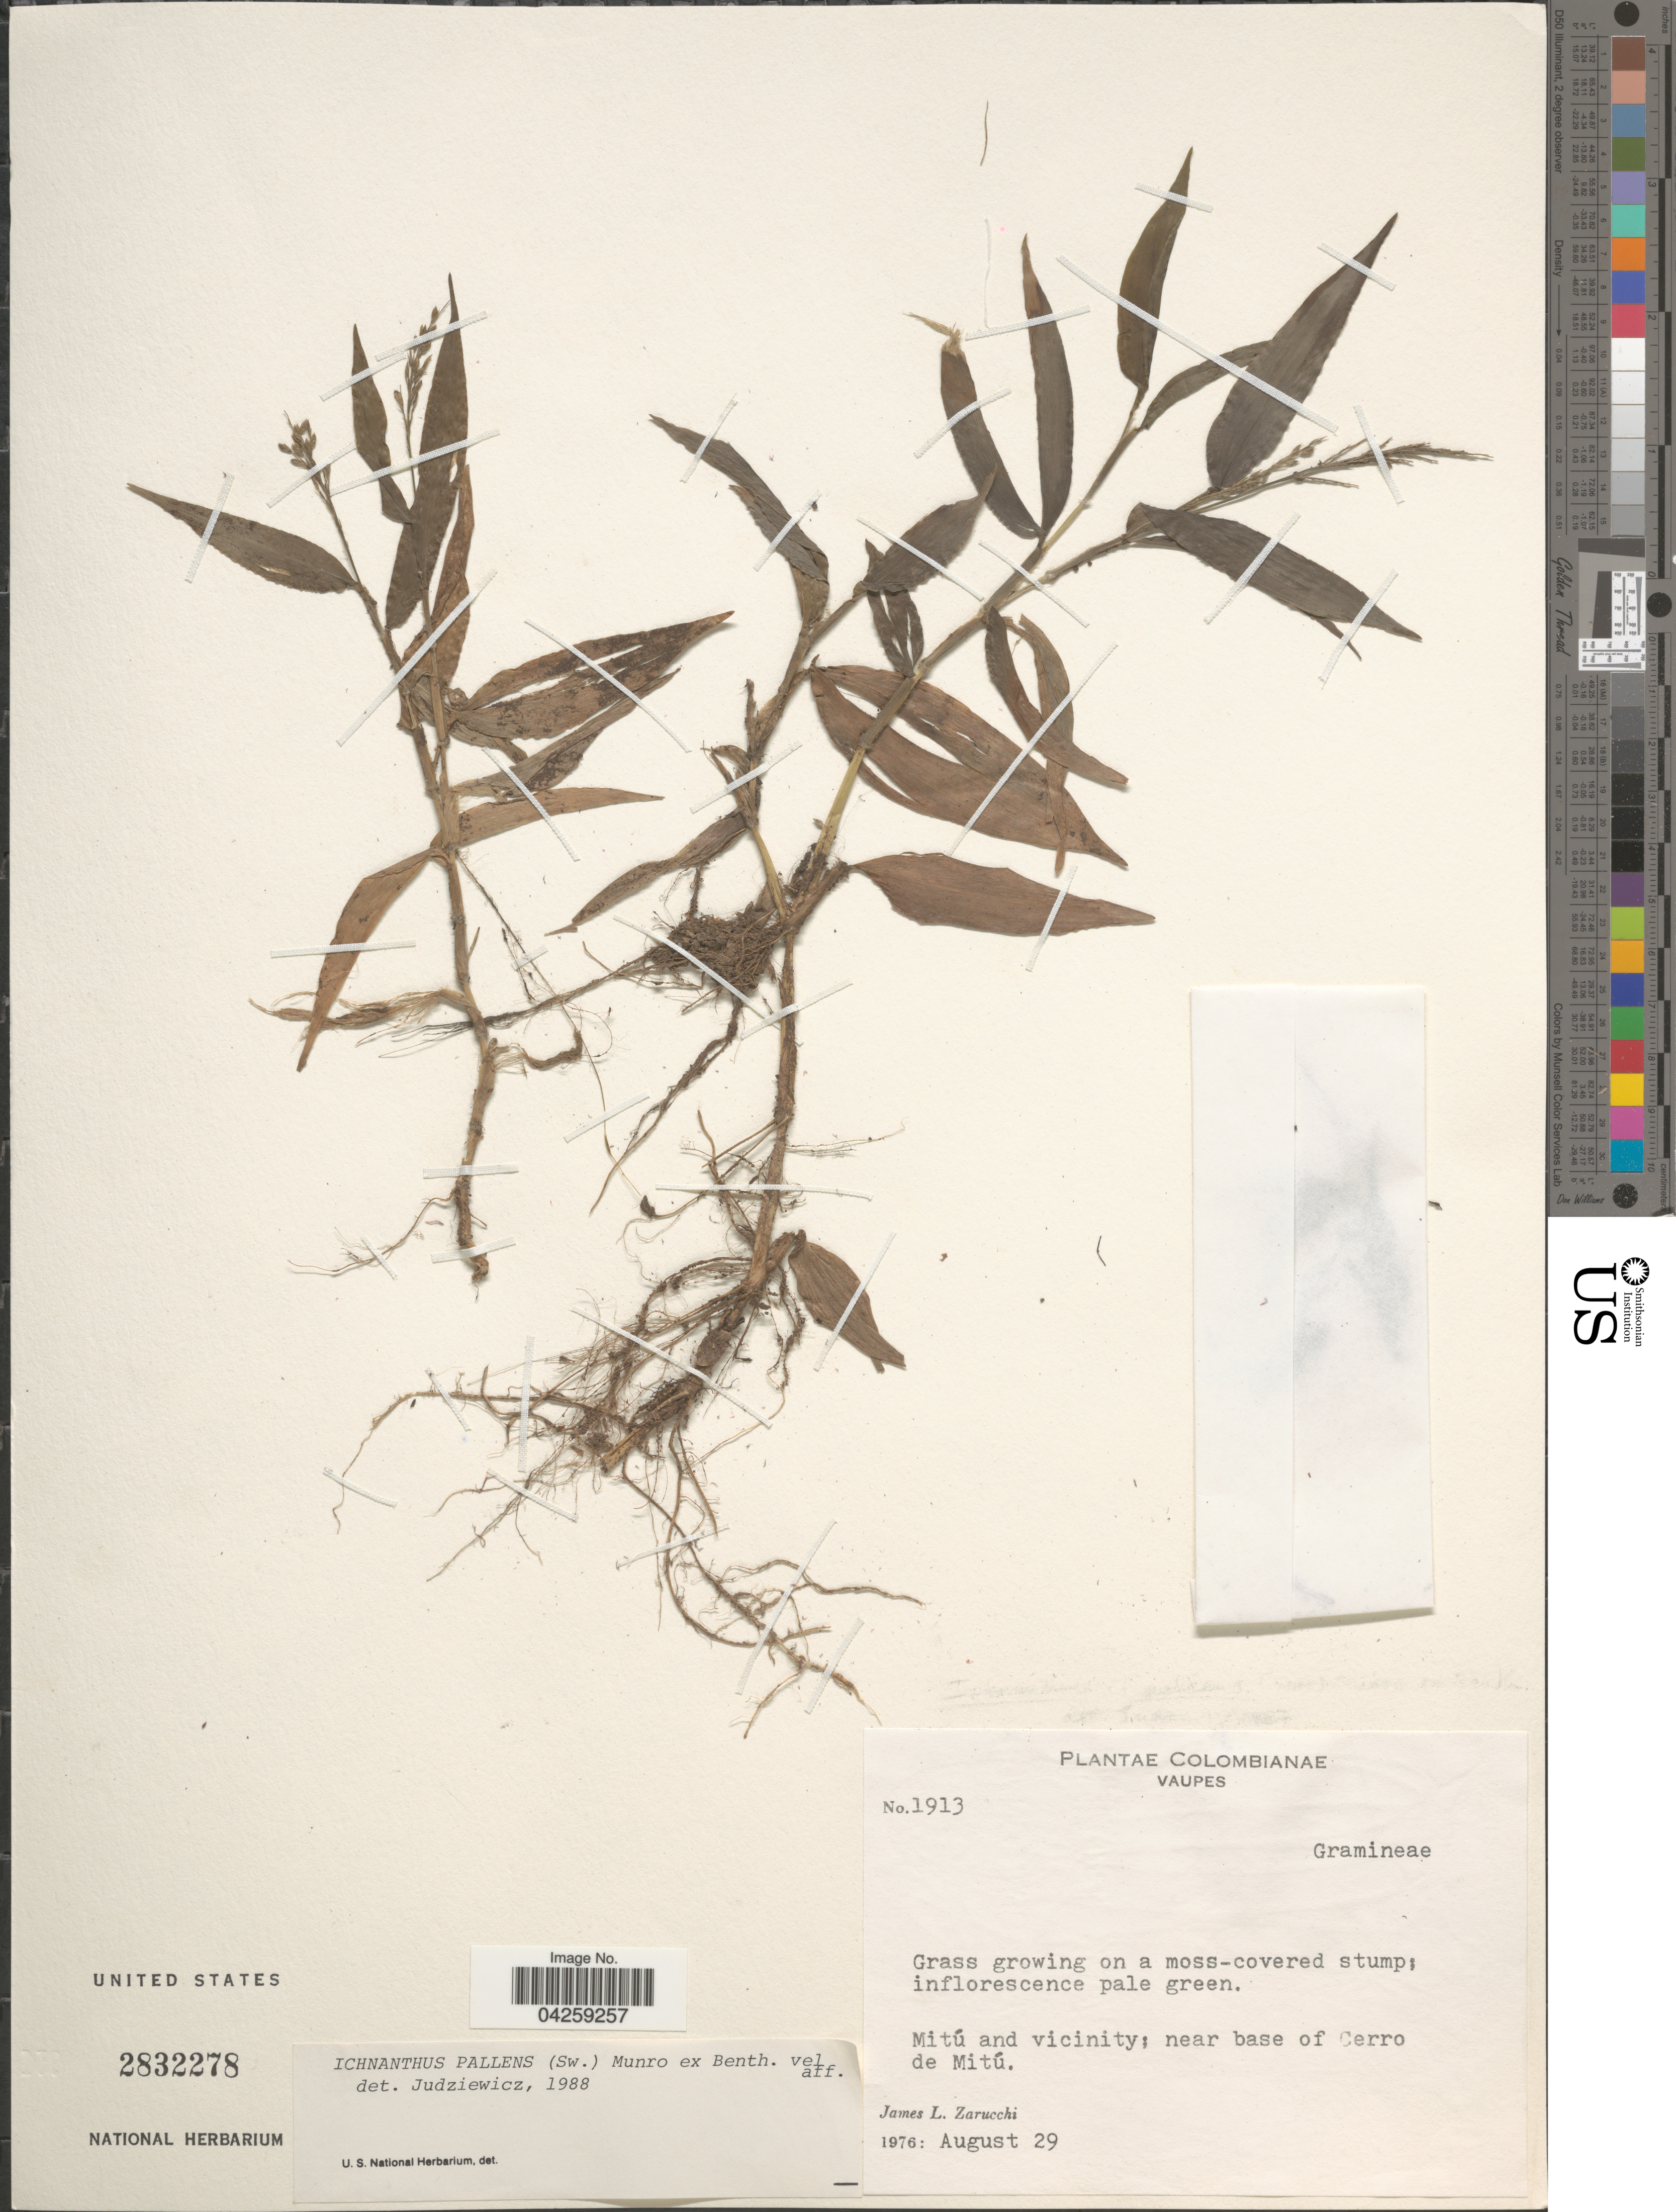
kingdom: Plantae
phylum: Tracheophyta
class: Liliopsida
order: Poales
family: Poaceae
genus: Ichnanthus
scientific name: Ichnanthus pallens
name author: (Sw.) Munro ex Benth.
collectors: J. L. Zarucchi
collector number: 1913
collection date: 1976-08-29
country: Colombia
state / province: Vaupés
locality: Mitú and vicinity; near base of Cerro de Mitú.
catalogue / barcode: US 2832278